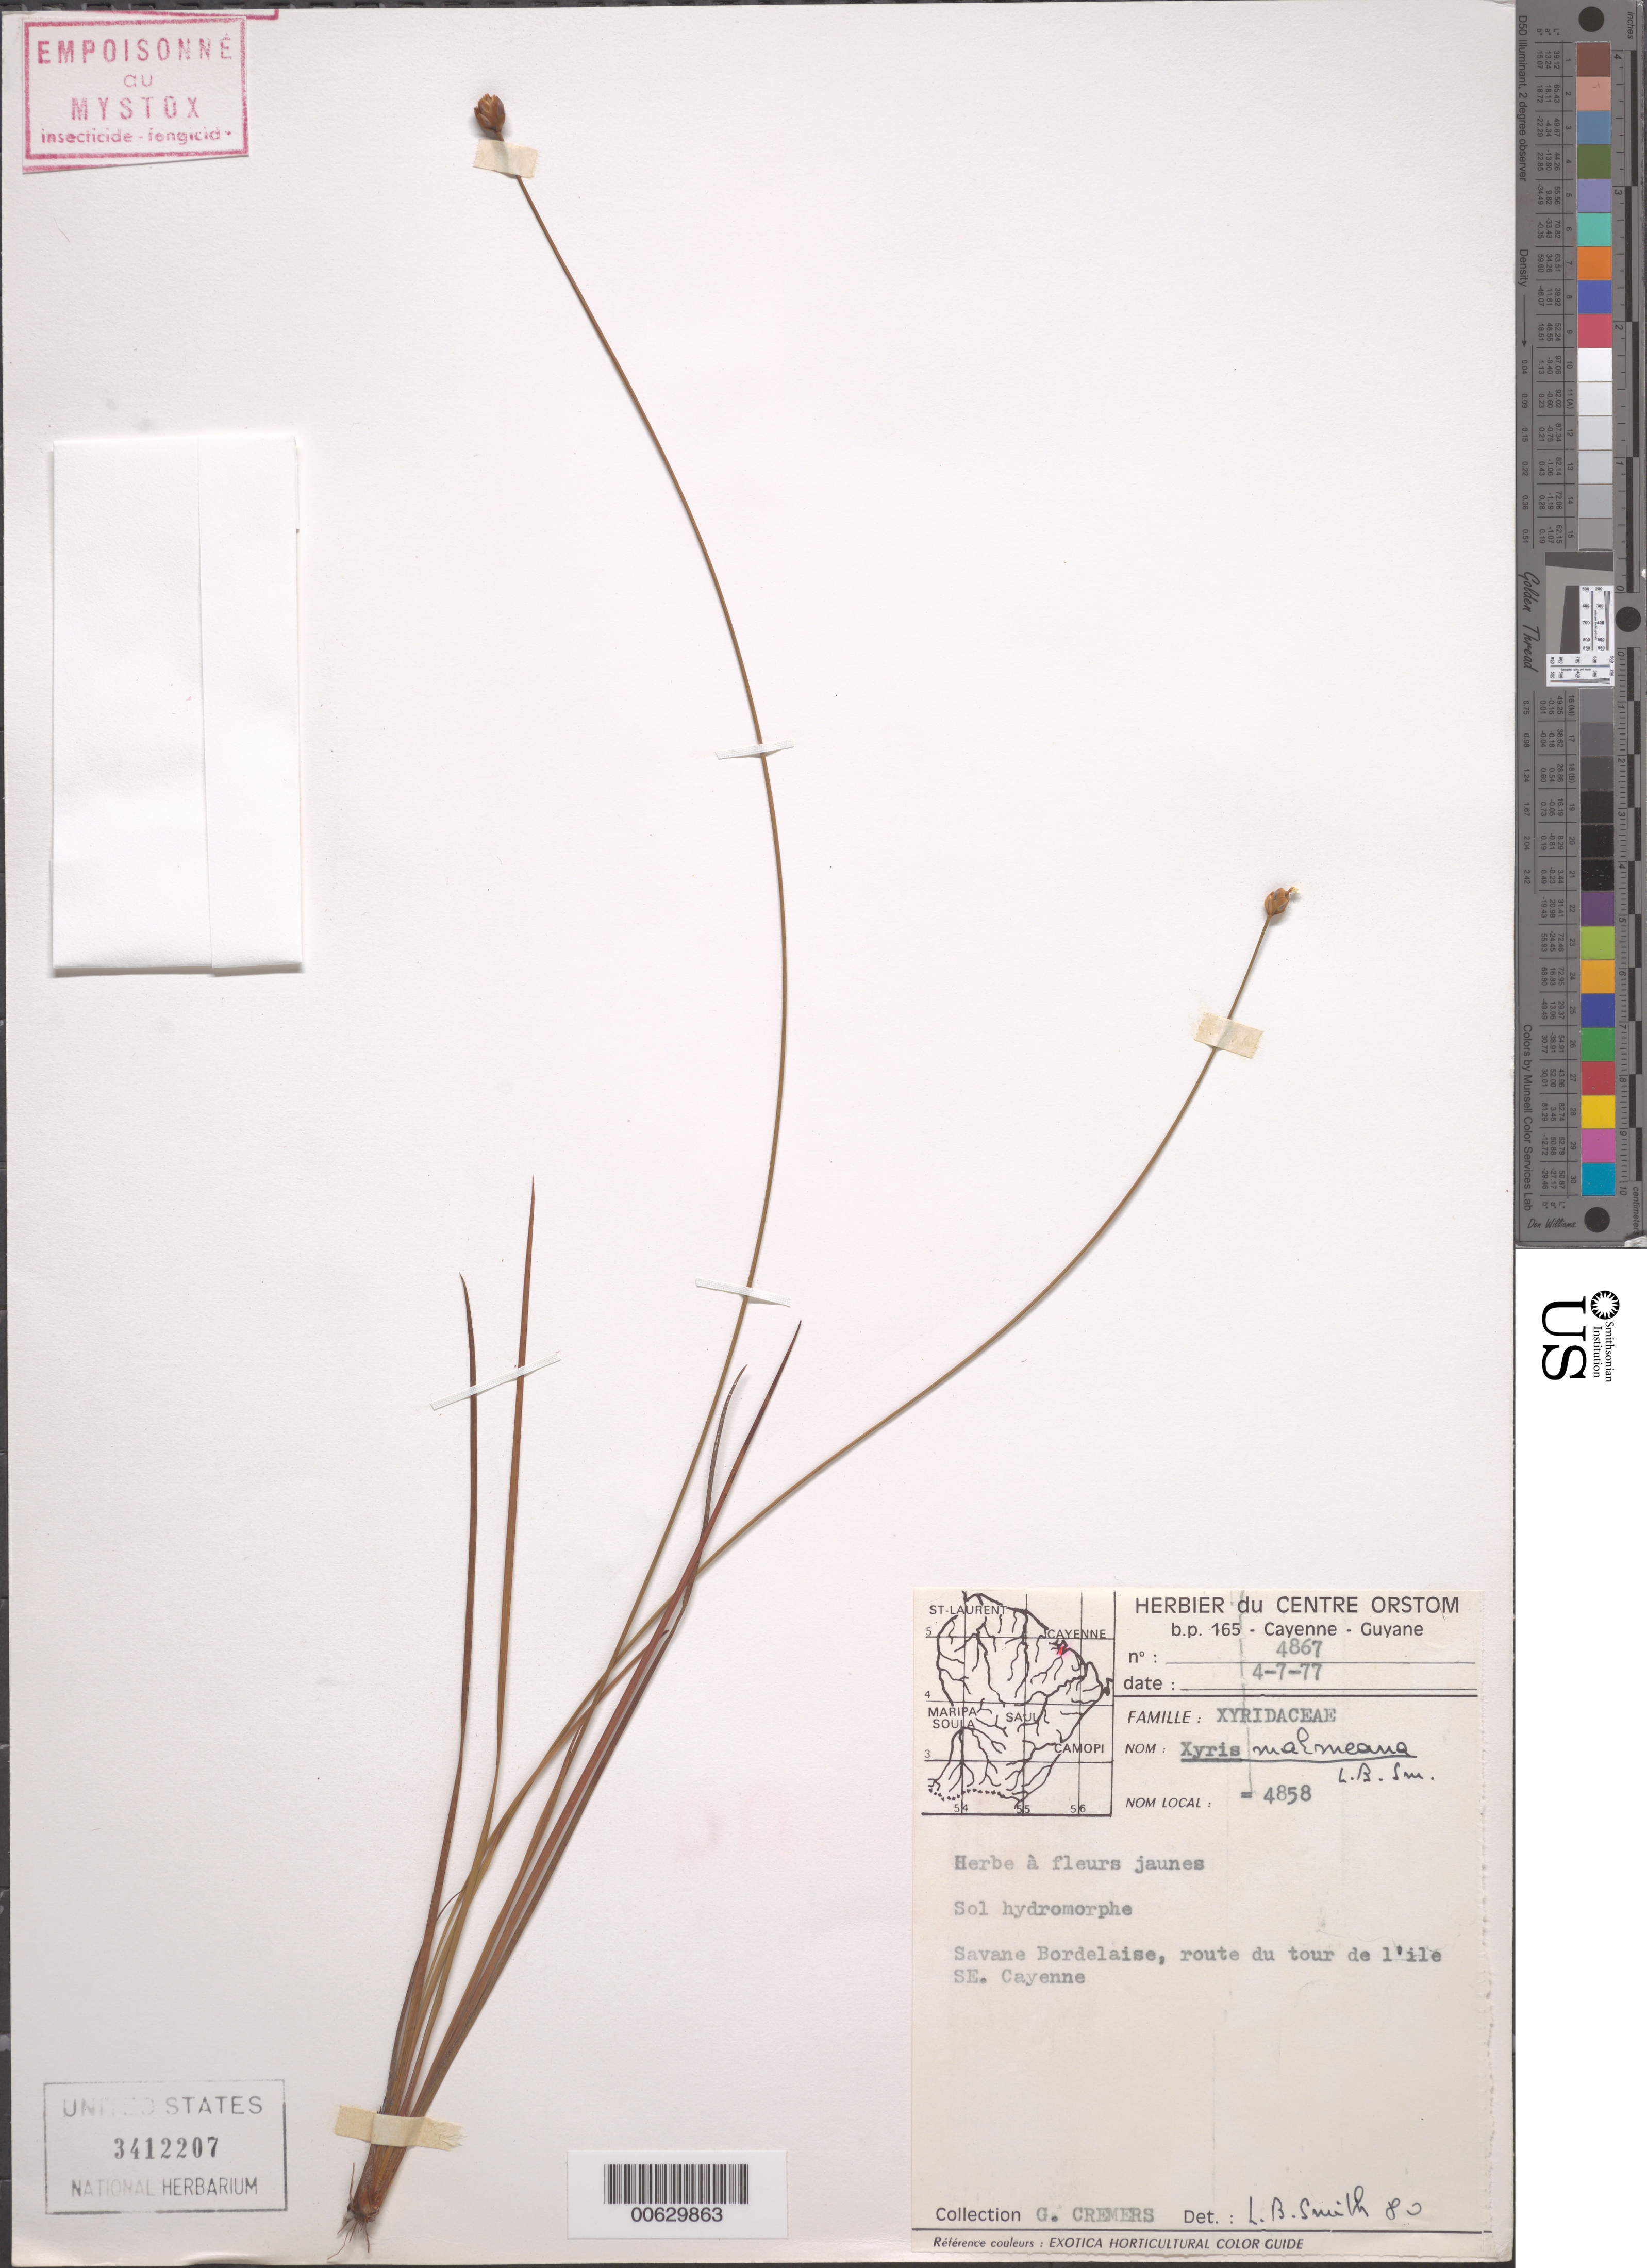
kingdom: Plantae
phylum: Tracheophyta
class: Liliopsida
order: Poales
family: Xyridaceae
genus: Xyris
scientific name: Xyris malmeana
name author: L.B. Sm.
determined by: Smith, Lyman B., (US), NMNH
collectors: G. Cremers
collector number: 4867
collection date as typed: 4-Jul-77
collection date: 1977-07-04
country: French Guiana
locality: Savane Bordelaise, route du tour d'Ile SE Cayenne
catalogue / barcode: US 3412207